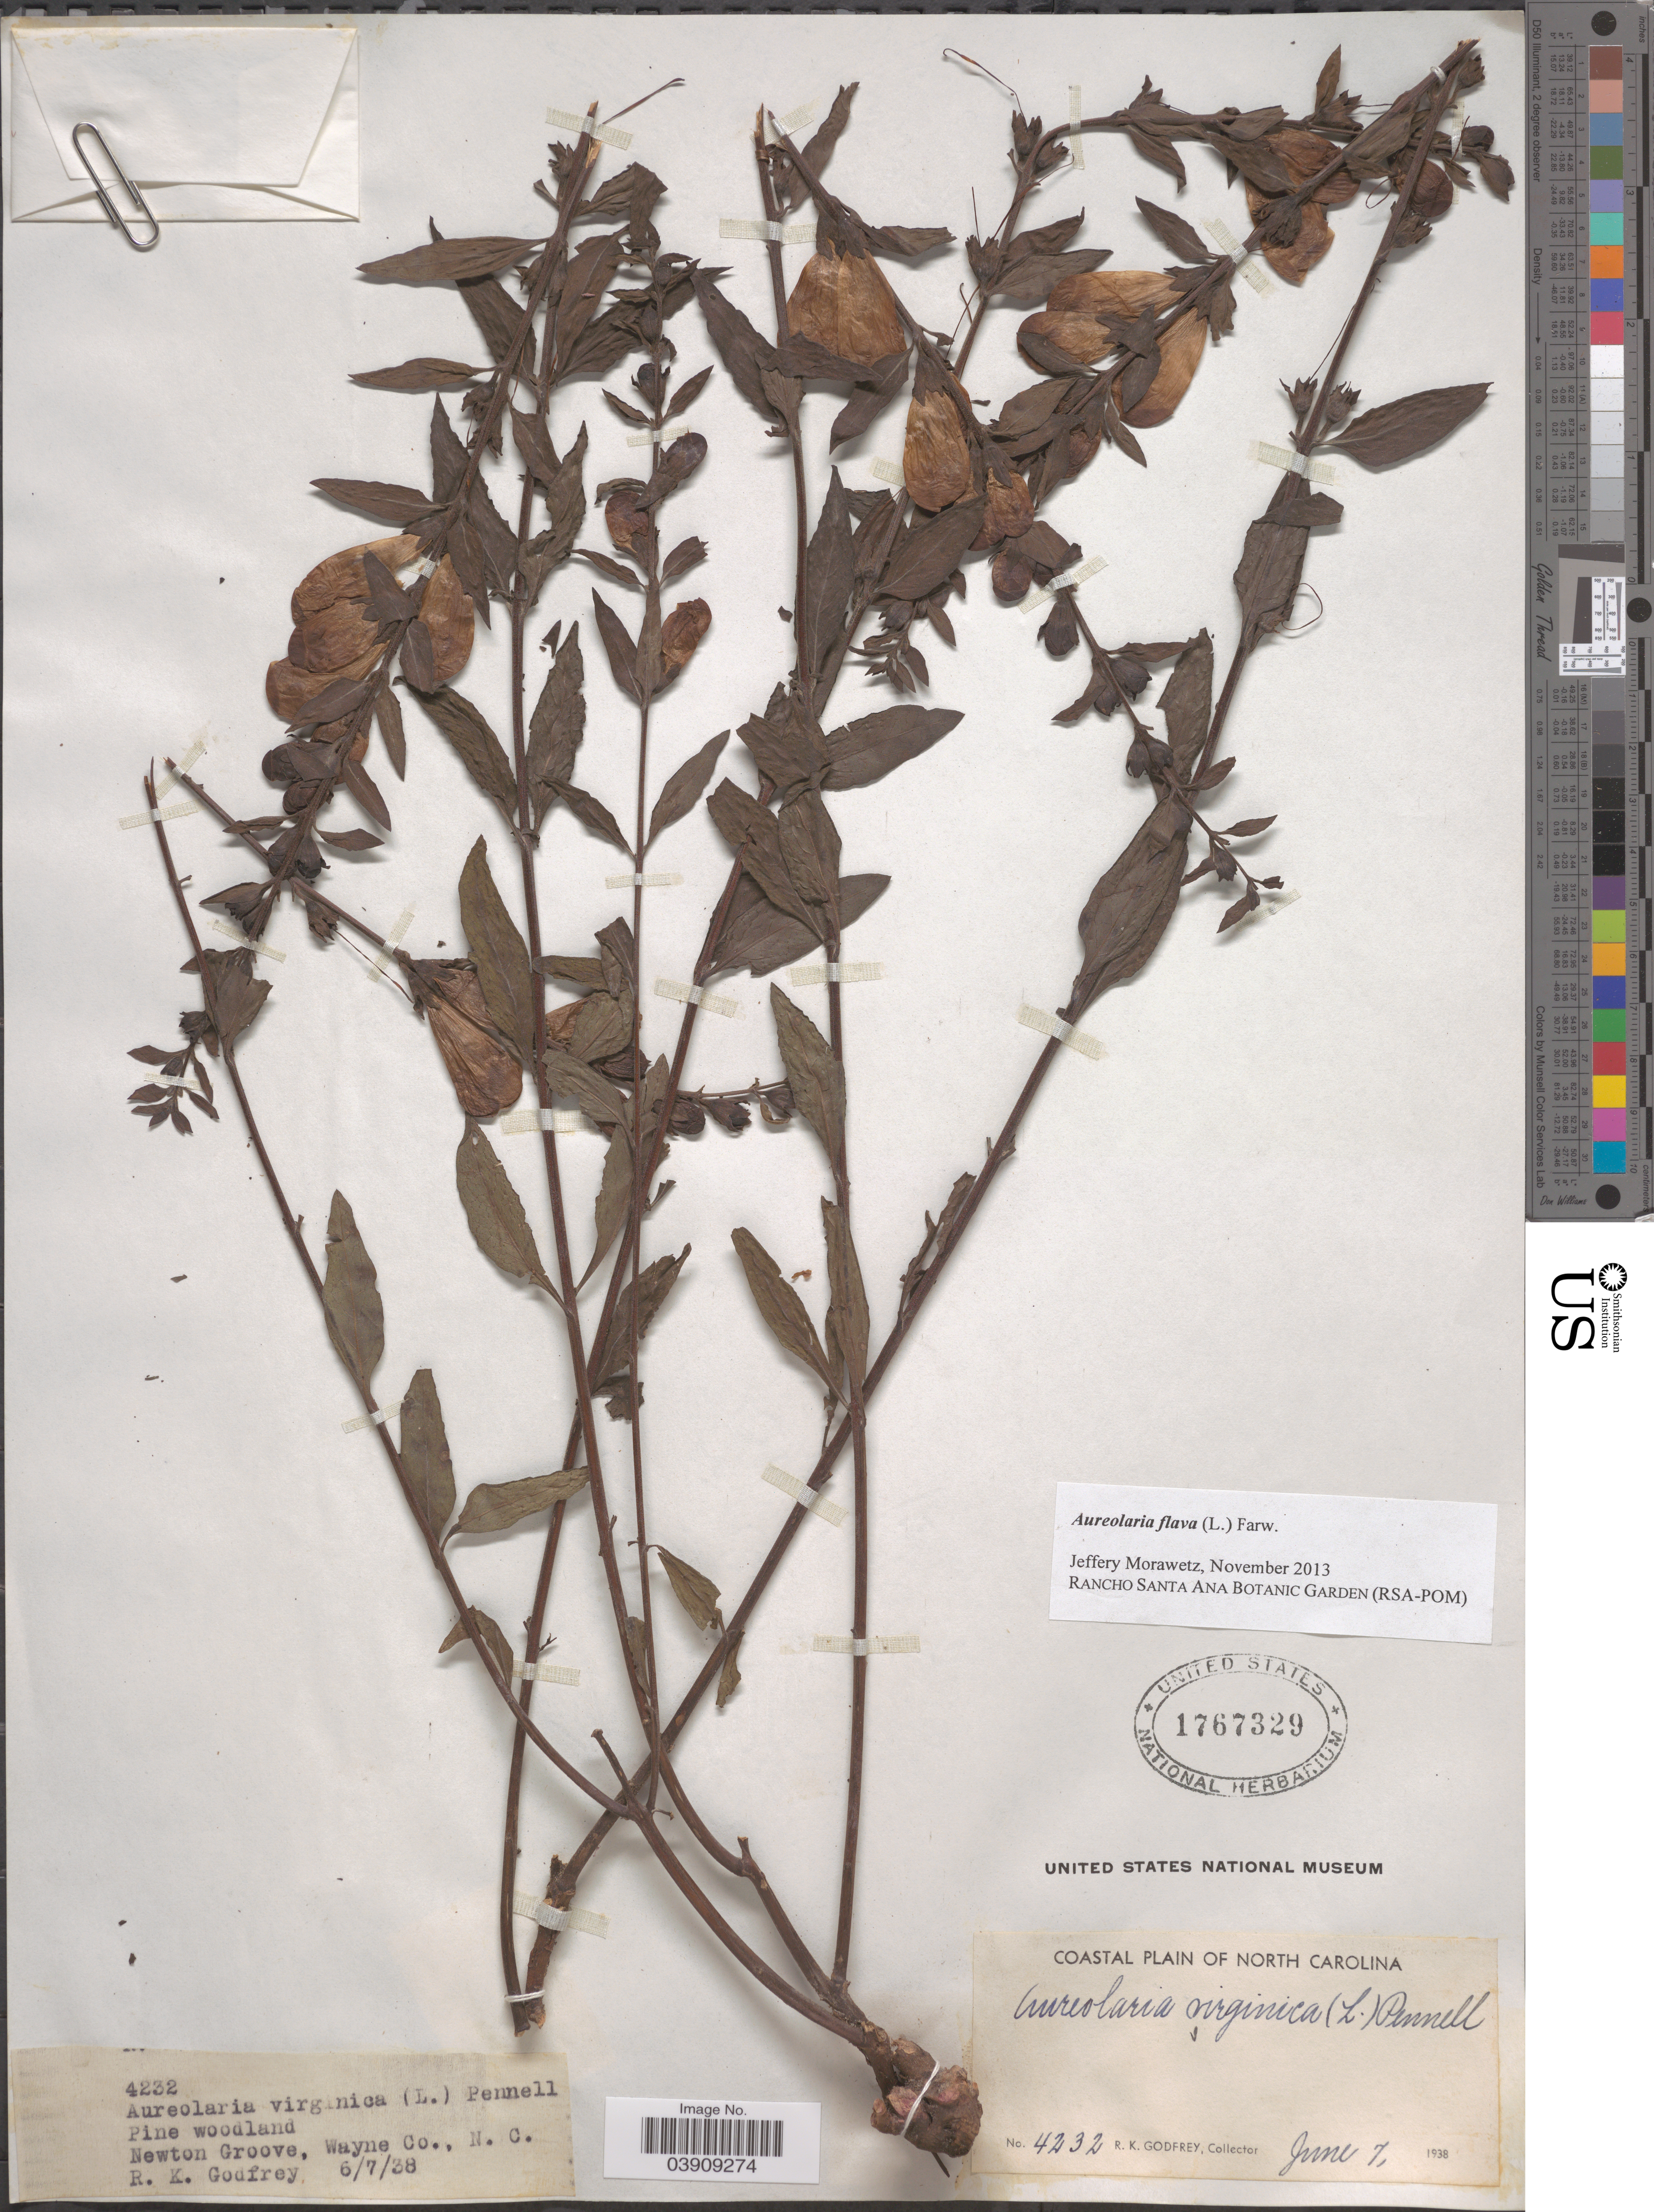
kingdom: Plantae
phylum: Tracheophyta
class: Magnoliopsida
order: Lamiales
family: Orobanchaceae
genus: Aureolaria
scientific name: Aureolaria flava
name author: (L.) Farw.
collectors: R. K. Godfrey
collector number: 4232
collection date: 1938-06-07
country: United States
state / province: North Carolina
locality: Coastal Plain of North Carolina. Pine woodland. Newton Groove, Wayne Co.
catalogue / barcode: US 1767329